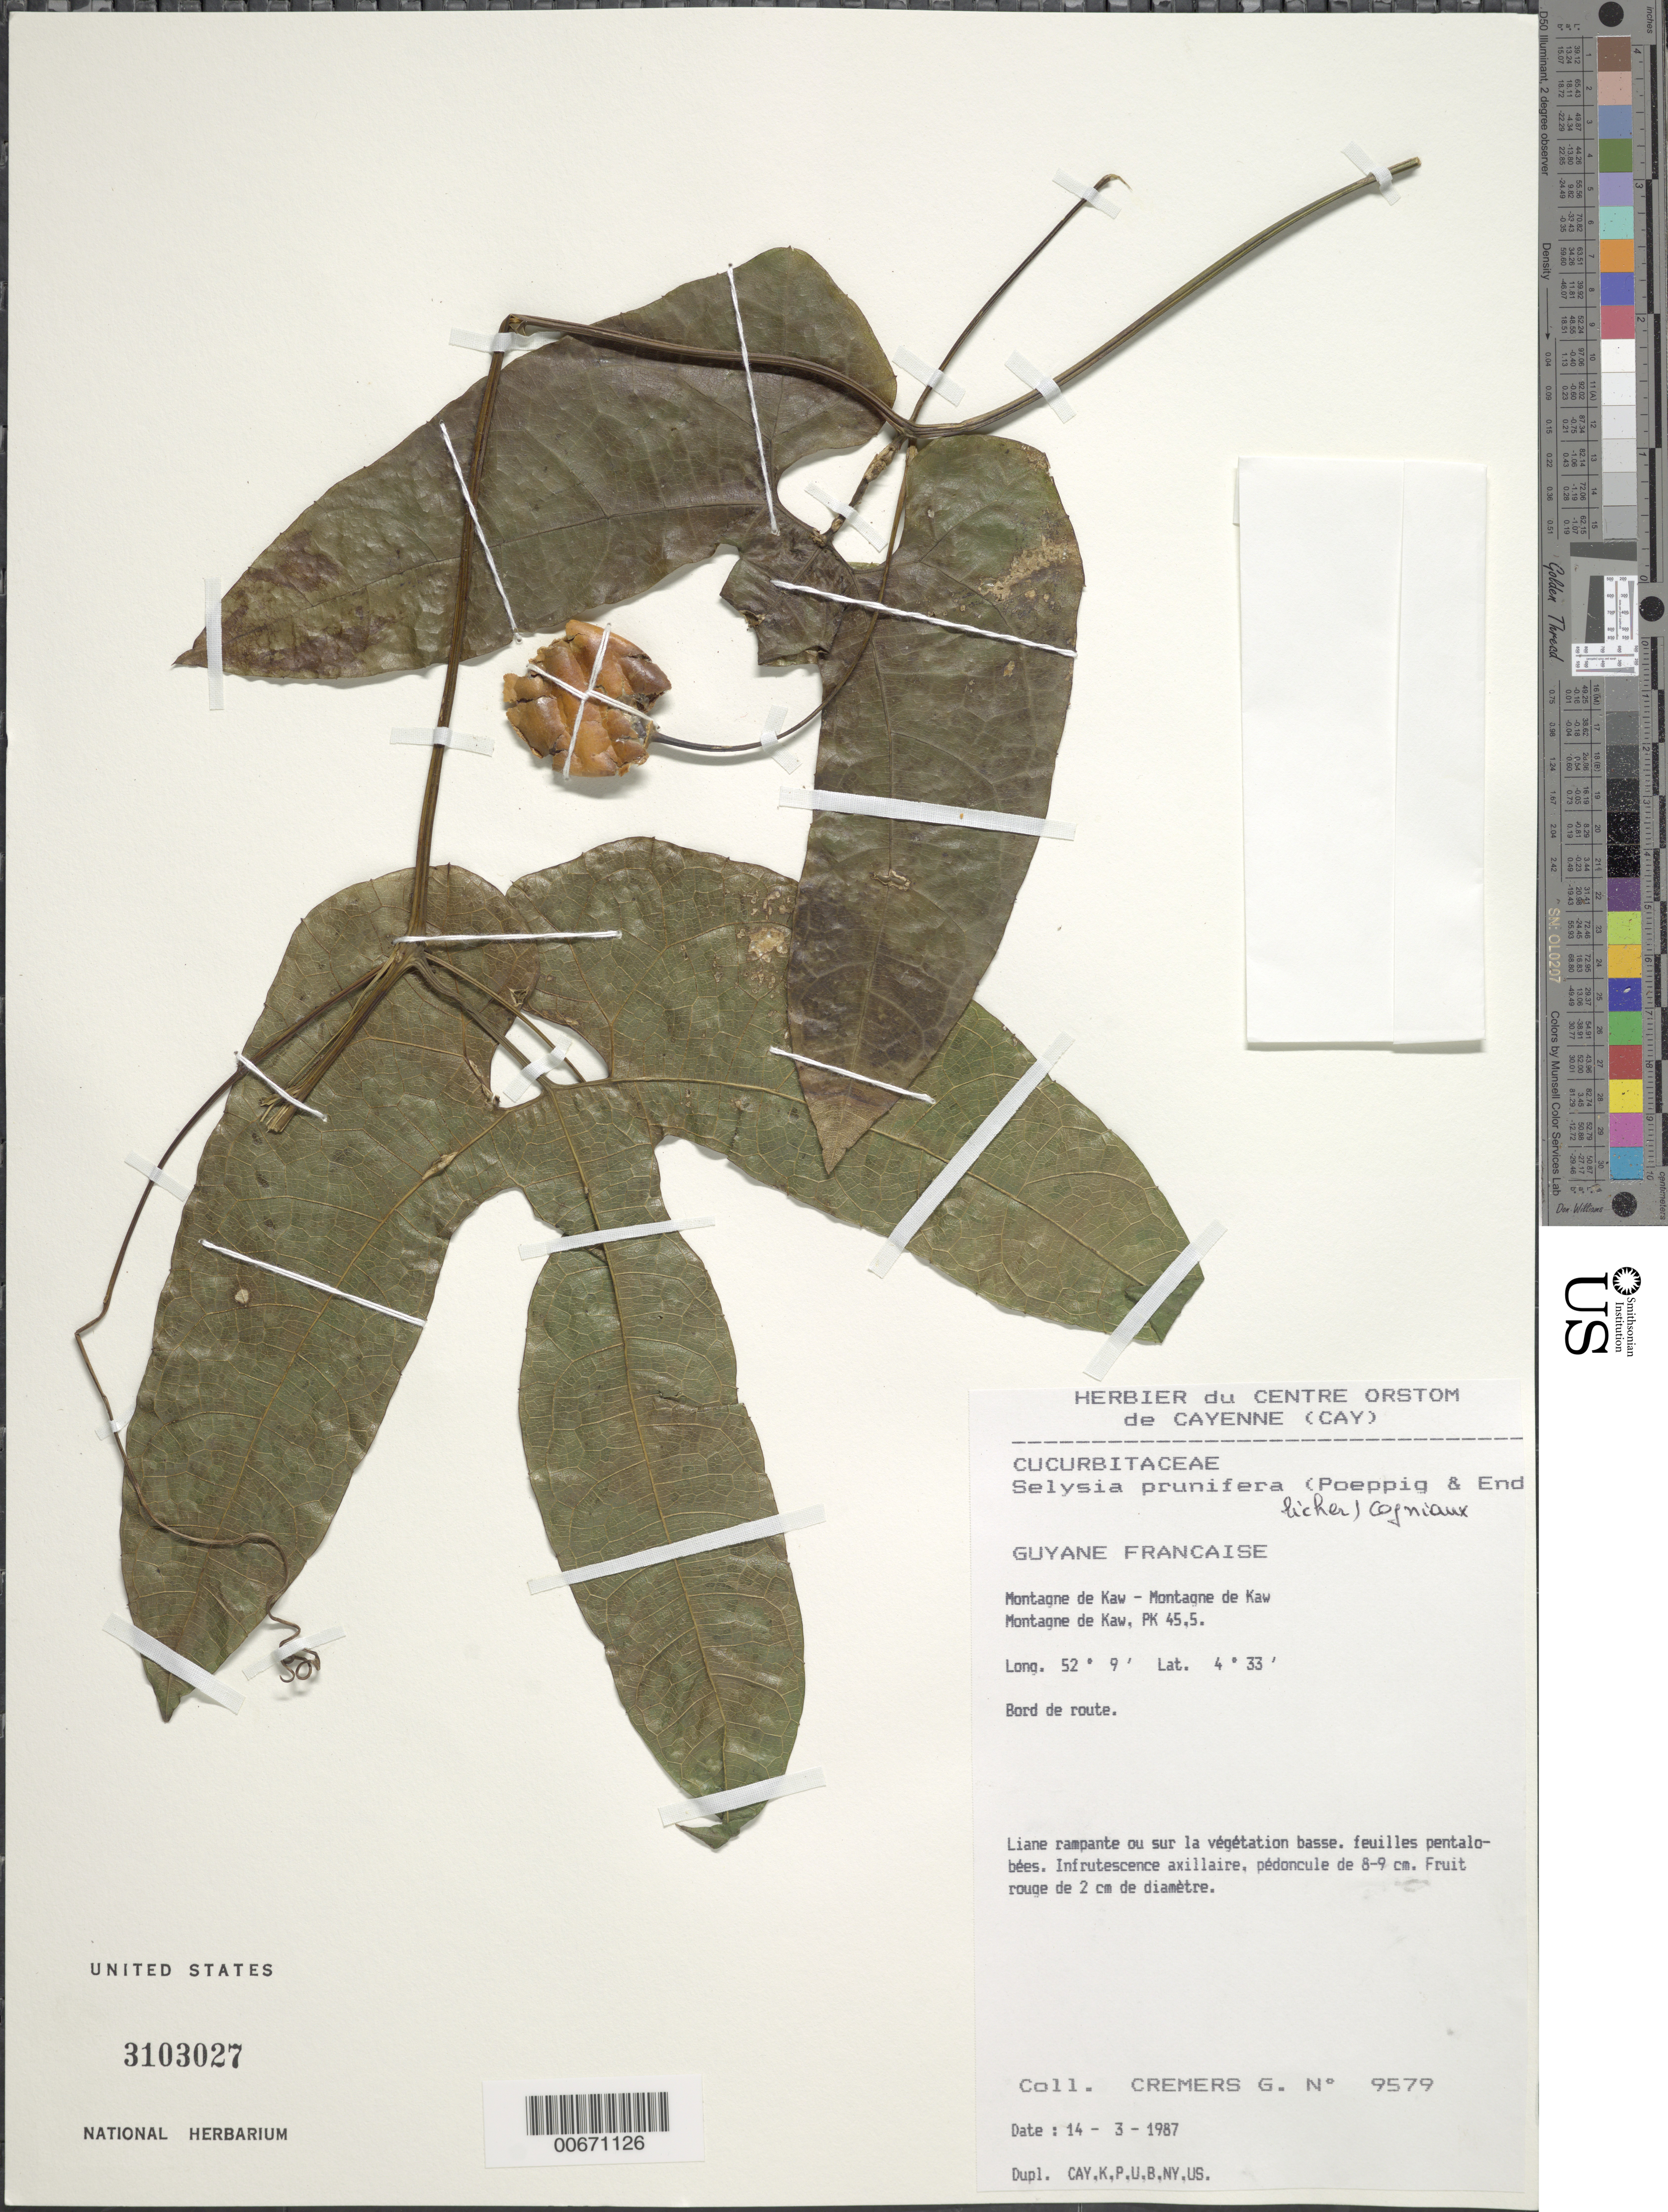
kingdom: Plantae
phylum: Tracheophyta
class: Magnoliopsida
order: Cucurbitales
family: Cucurbitaceae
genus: Selysia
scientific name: Selysia prunifera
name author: (Poepp. & Endl.) Cogn.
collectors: G. Cremers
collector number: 9579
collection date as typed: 14-Mar-87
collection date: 1987-03-14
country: French Guiana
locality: Montagne de Kaw, PK 45.5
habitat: Roadside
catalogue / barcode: US 3103027